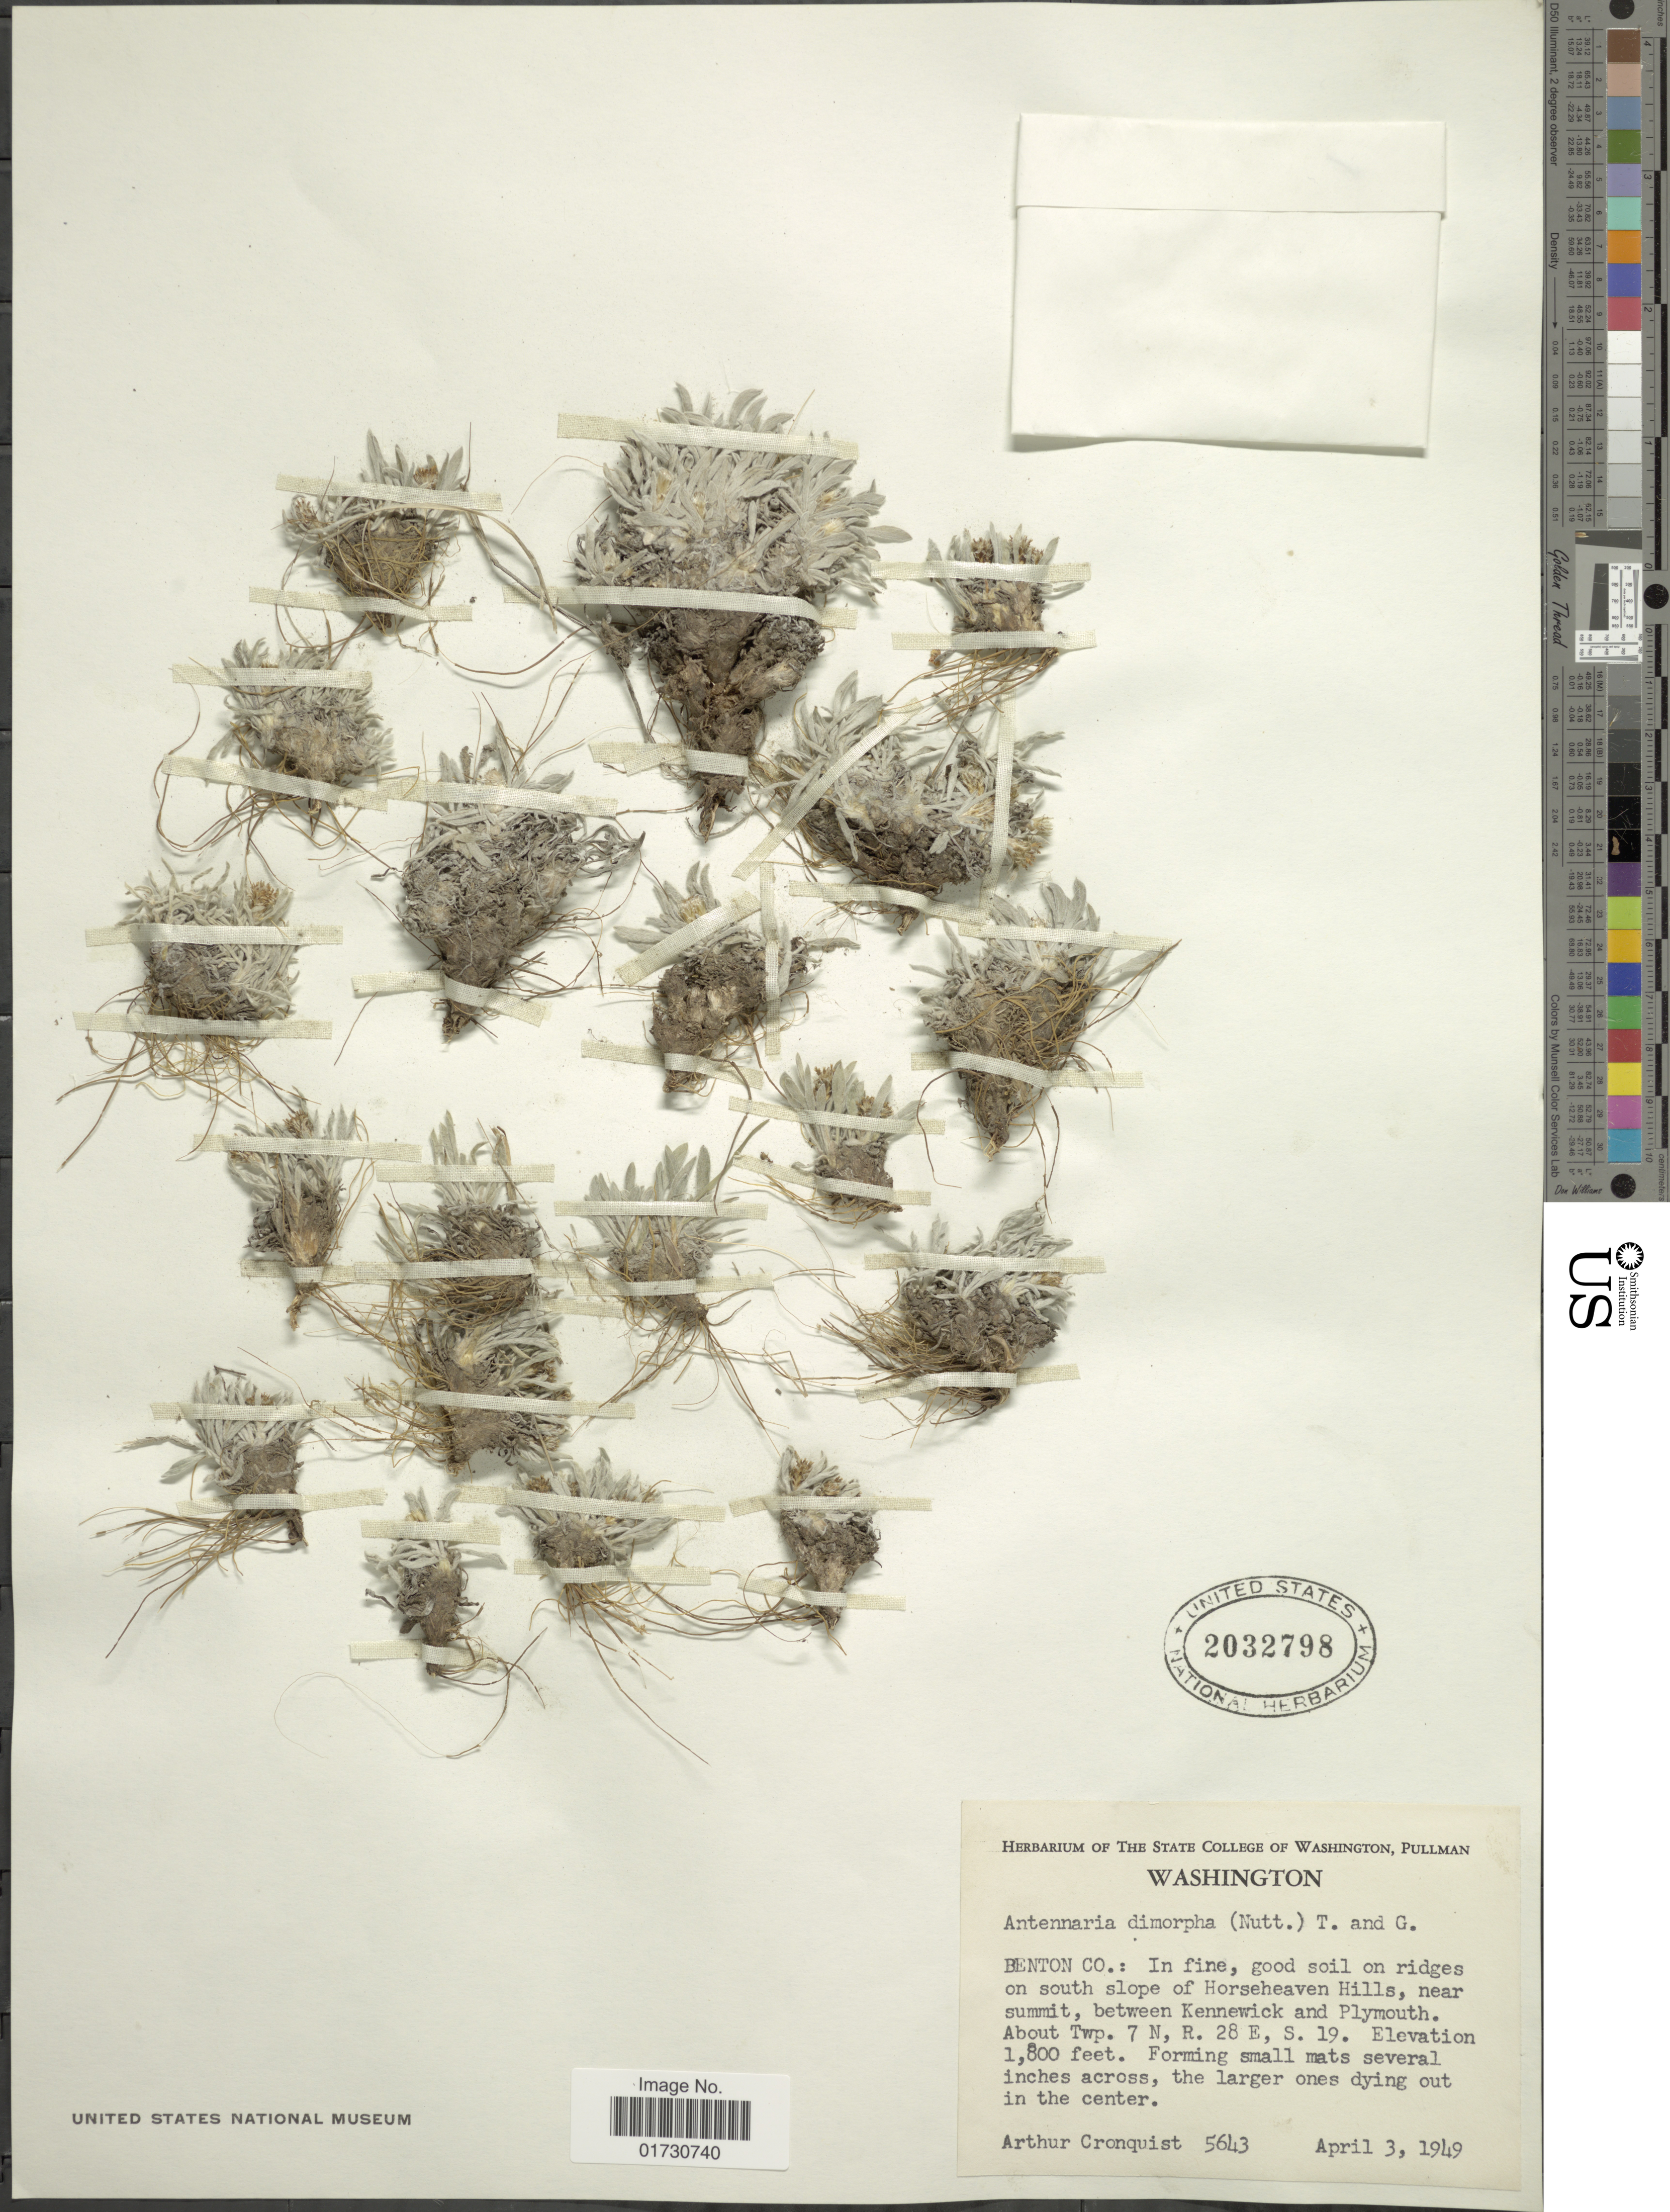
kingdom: Plantae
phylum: Tracheophyta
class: Magnoliopsida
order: Asterales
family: Asteraceae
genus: Antennaria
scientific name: Antennaria dimorpha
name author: (Nutt.) Torr. & A. Gray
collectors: A. J. Cronquist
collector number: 5643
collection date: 1949-04-03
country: United States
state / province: Washington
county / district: Benton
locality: Benton Co.: In fine, good soil on ridges on south slope of Horseheaven Hills, near summit, between Kennewick and Plymouth, About Twp. 7 N, R. 28 E, S. 19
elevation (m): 549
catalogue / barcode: US 2032798